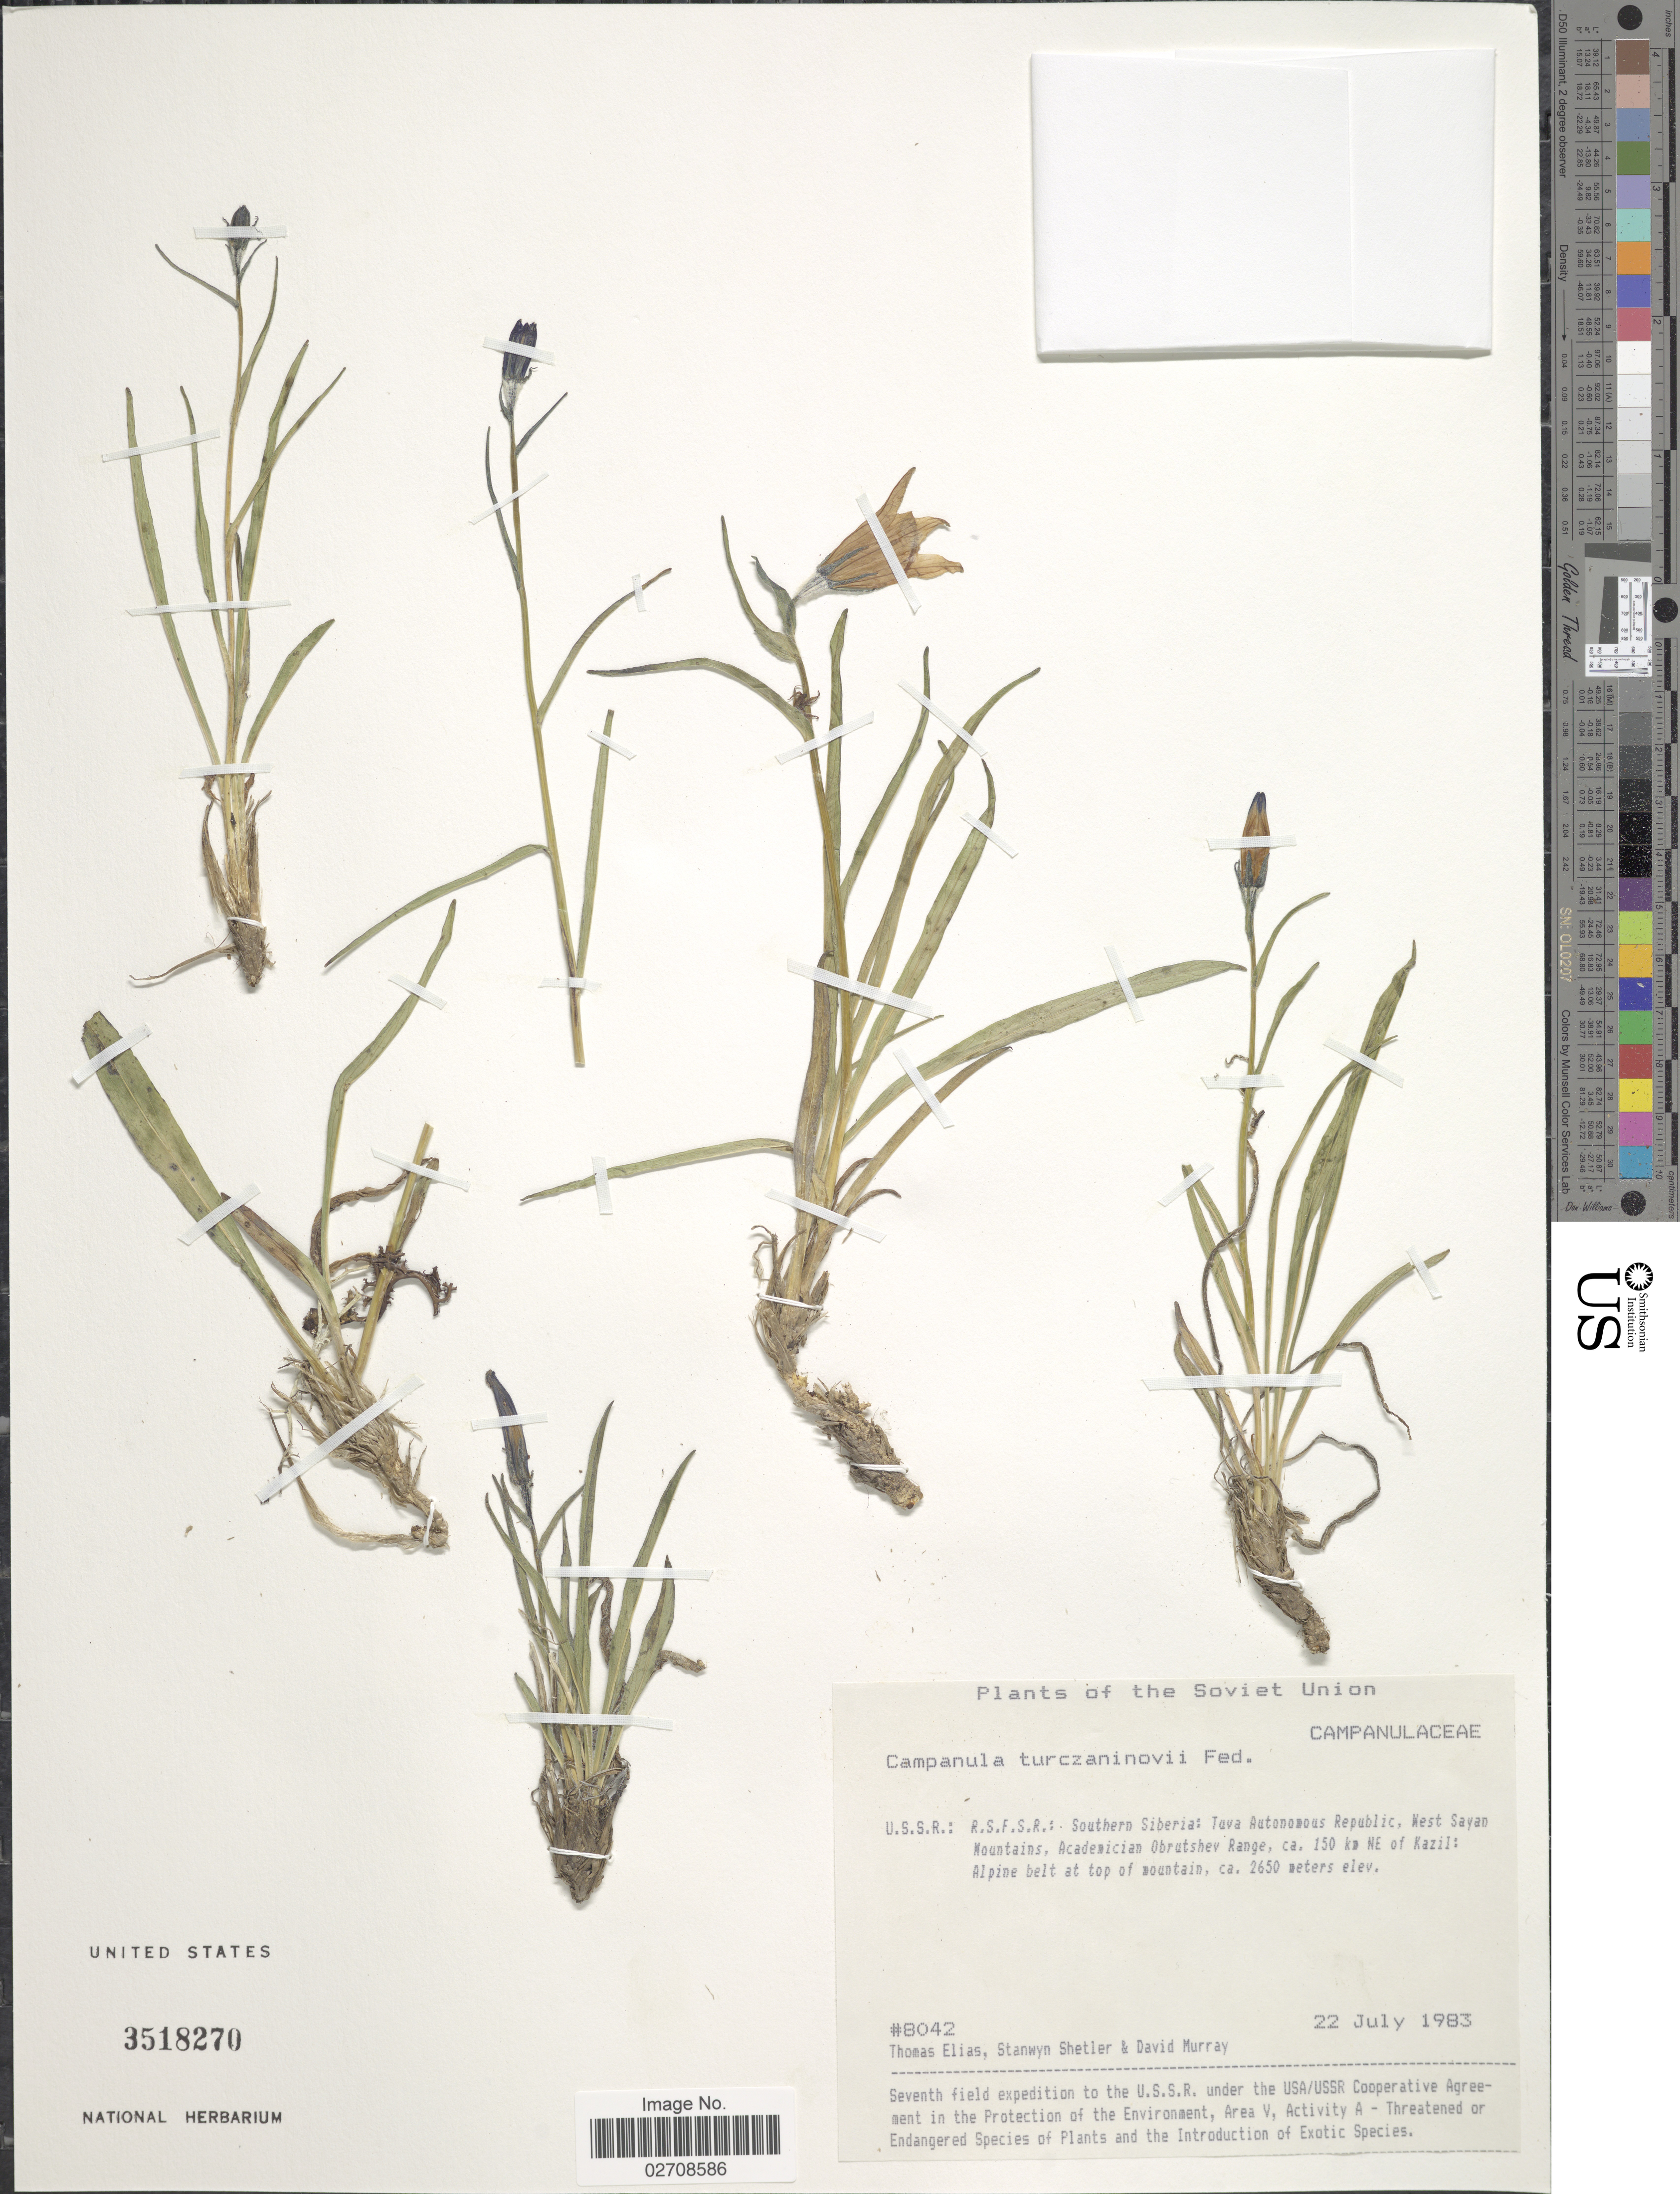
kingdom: Plantae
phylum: Tracheophyta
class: Magnoliopsida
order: Asterales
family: Campanulaceae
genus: Campanula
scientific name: Campanula turczaninovii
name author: Fed.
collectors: T. S. Elias, S. Shetler & D. F. Murray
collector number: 8042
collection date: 1983-07-22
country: Russian Federation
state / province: Tuva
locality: The Soviet Union, U.S.S.R.: R.S.f.S.R.: Southern Siberia: Tuva Autonomous Republic, West Sayan Mountains, Academician Obrutshev Range, 150 km NE of Kazil, Alpine belt at top of mountain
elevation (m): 2650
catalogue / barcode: US 3518270